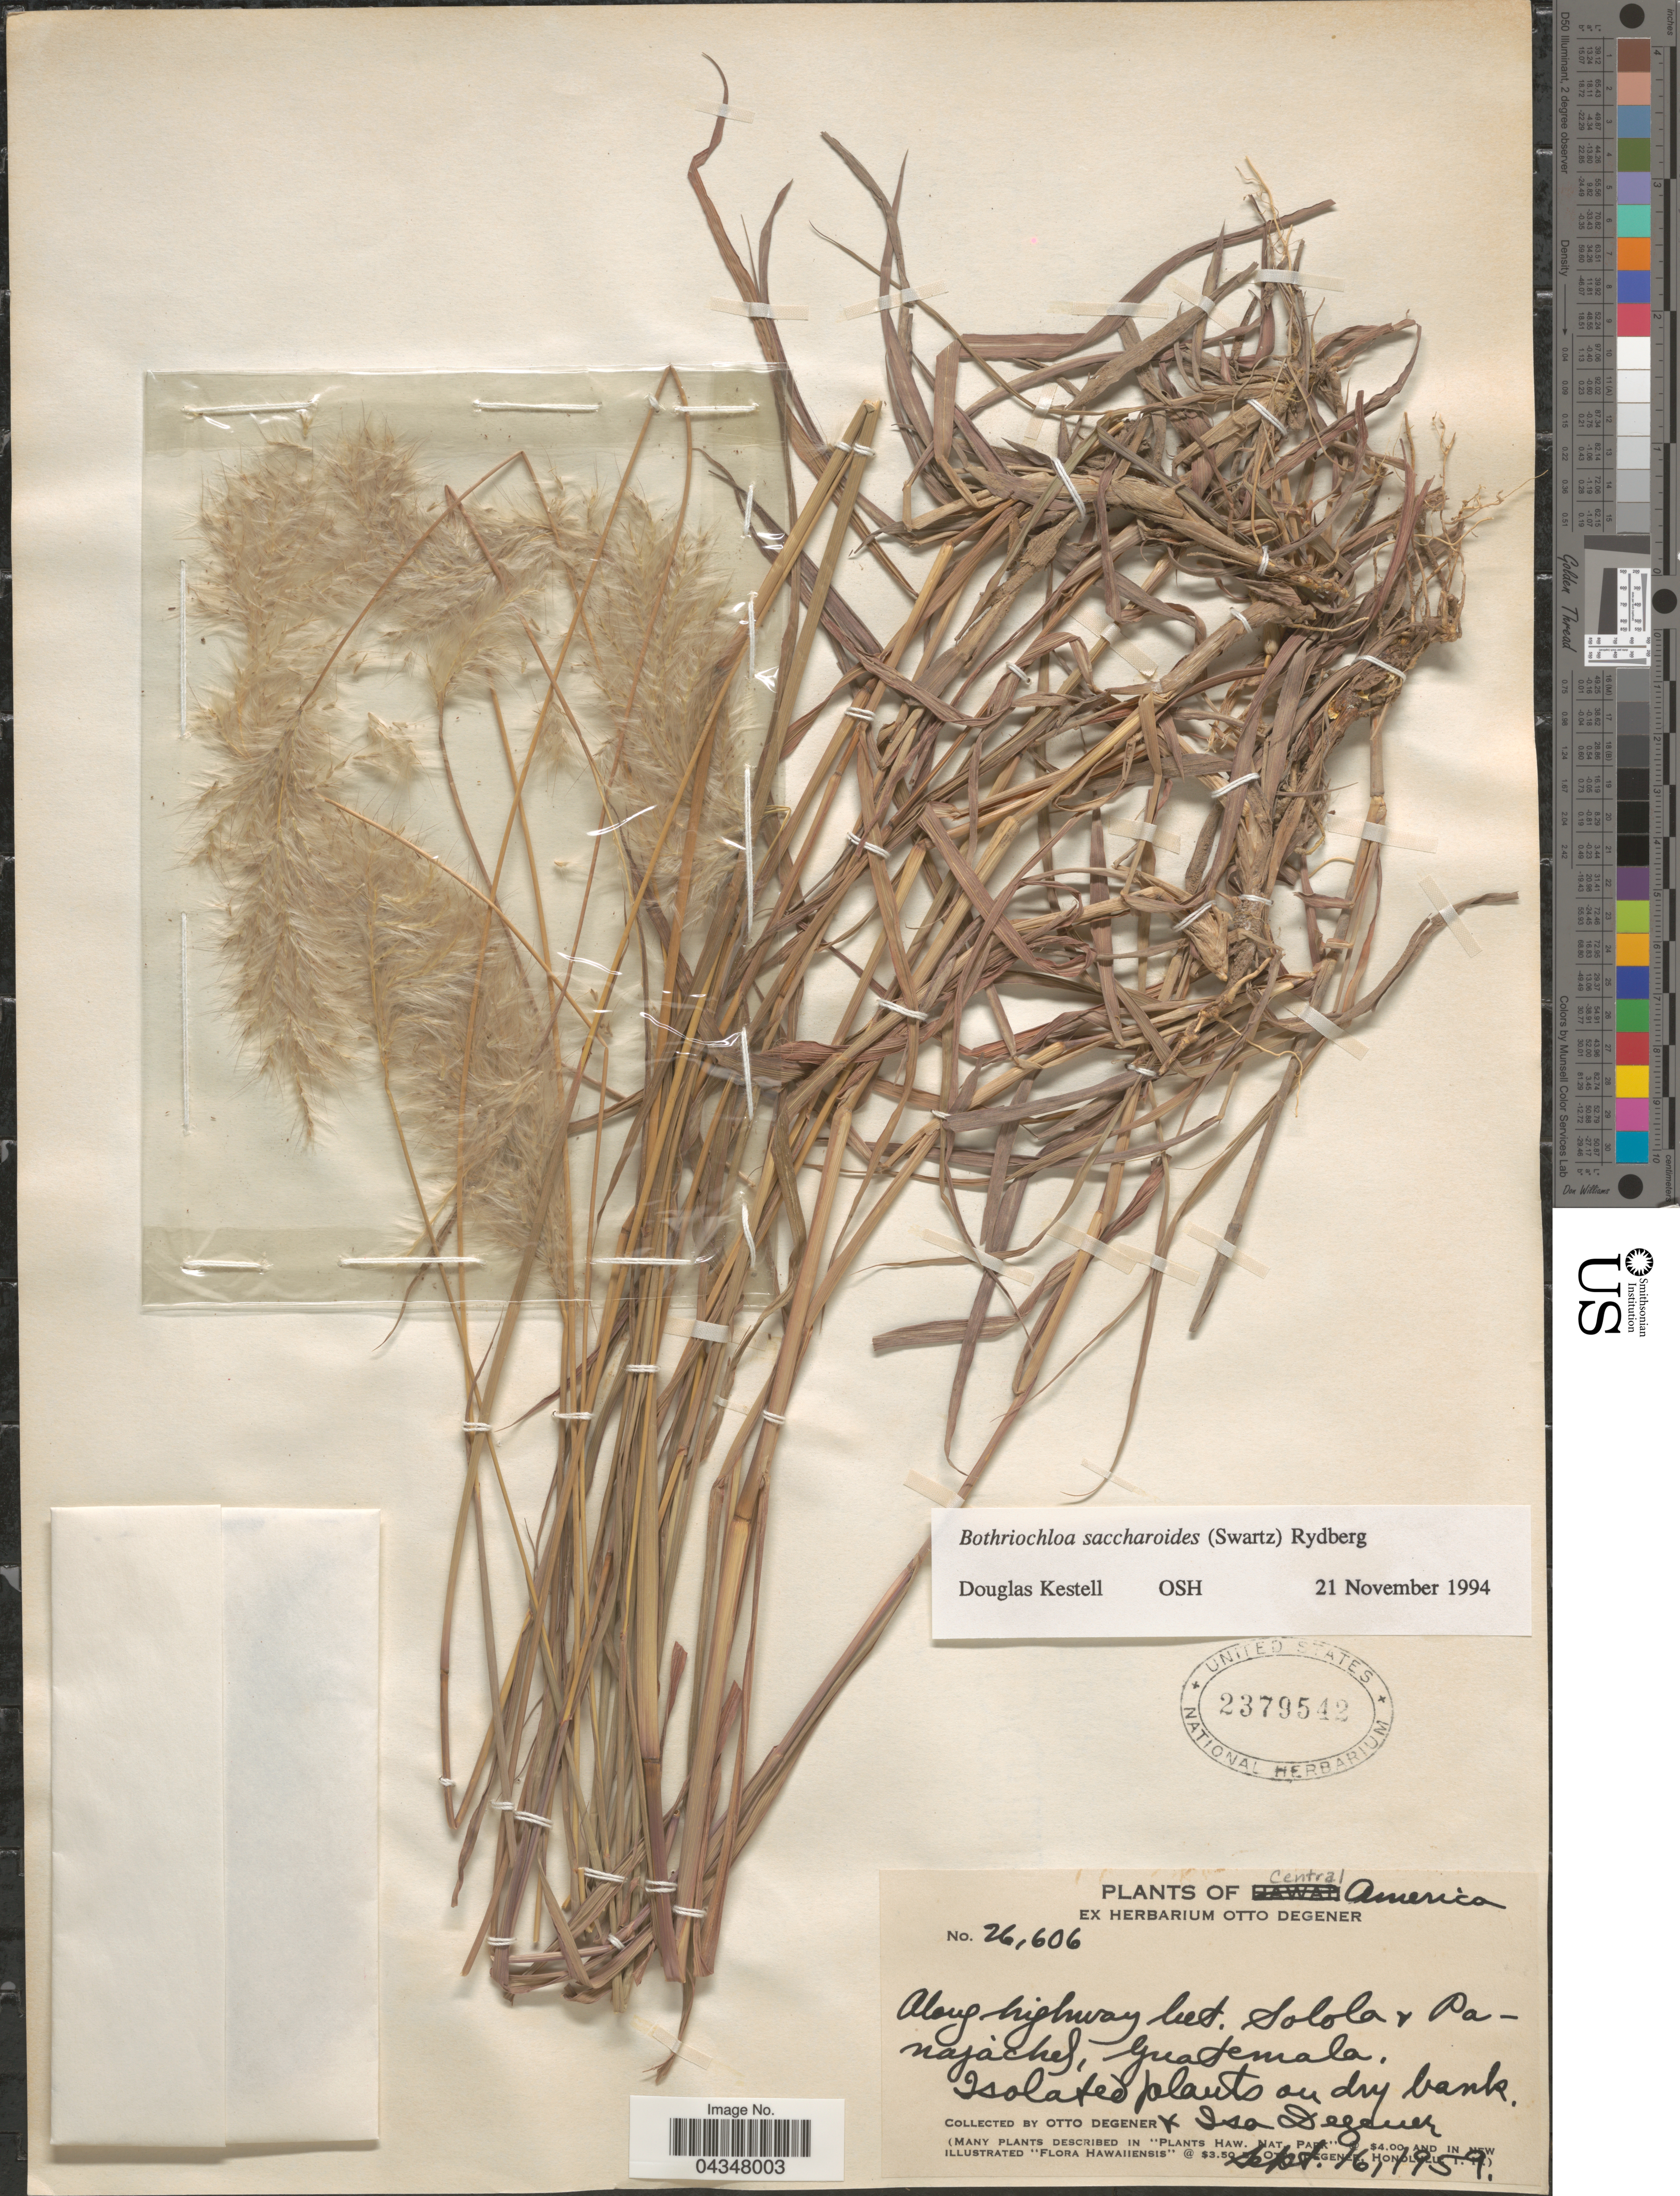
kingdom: Plantae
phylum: Tracheophyta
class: Liliopsida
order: Poales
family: Poaceae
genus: Bothriochloa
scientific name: Bothriochloa saccharoides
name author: (Sw.) Rydb.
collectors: O. Degener & I. Degener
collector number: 26606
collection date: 1959-09-16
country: Guatemala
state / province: Solola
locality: Along highway bet. Solola & Panajaches.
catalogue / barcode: US 2379542